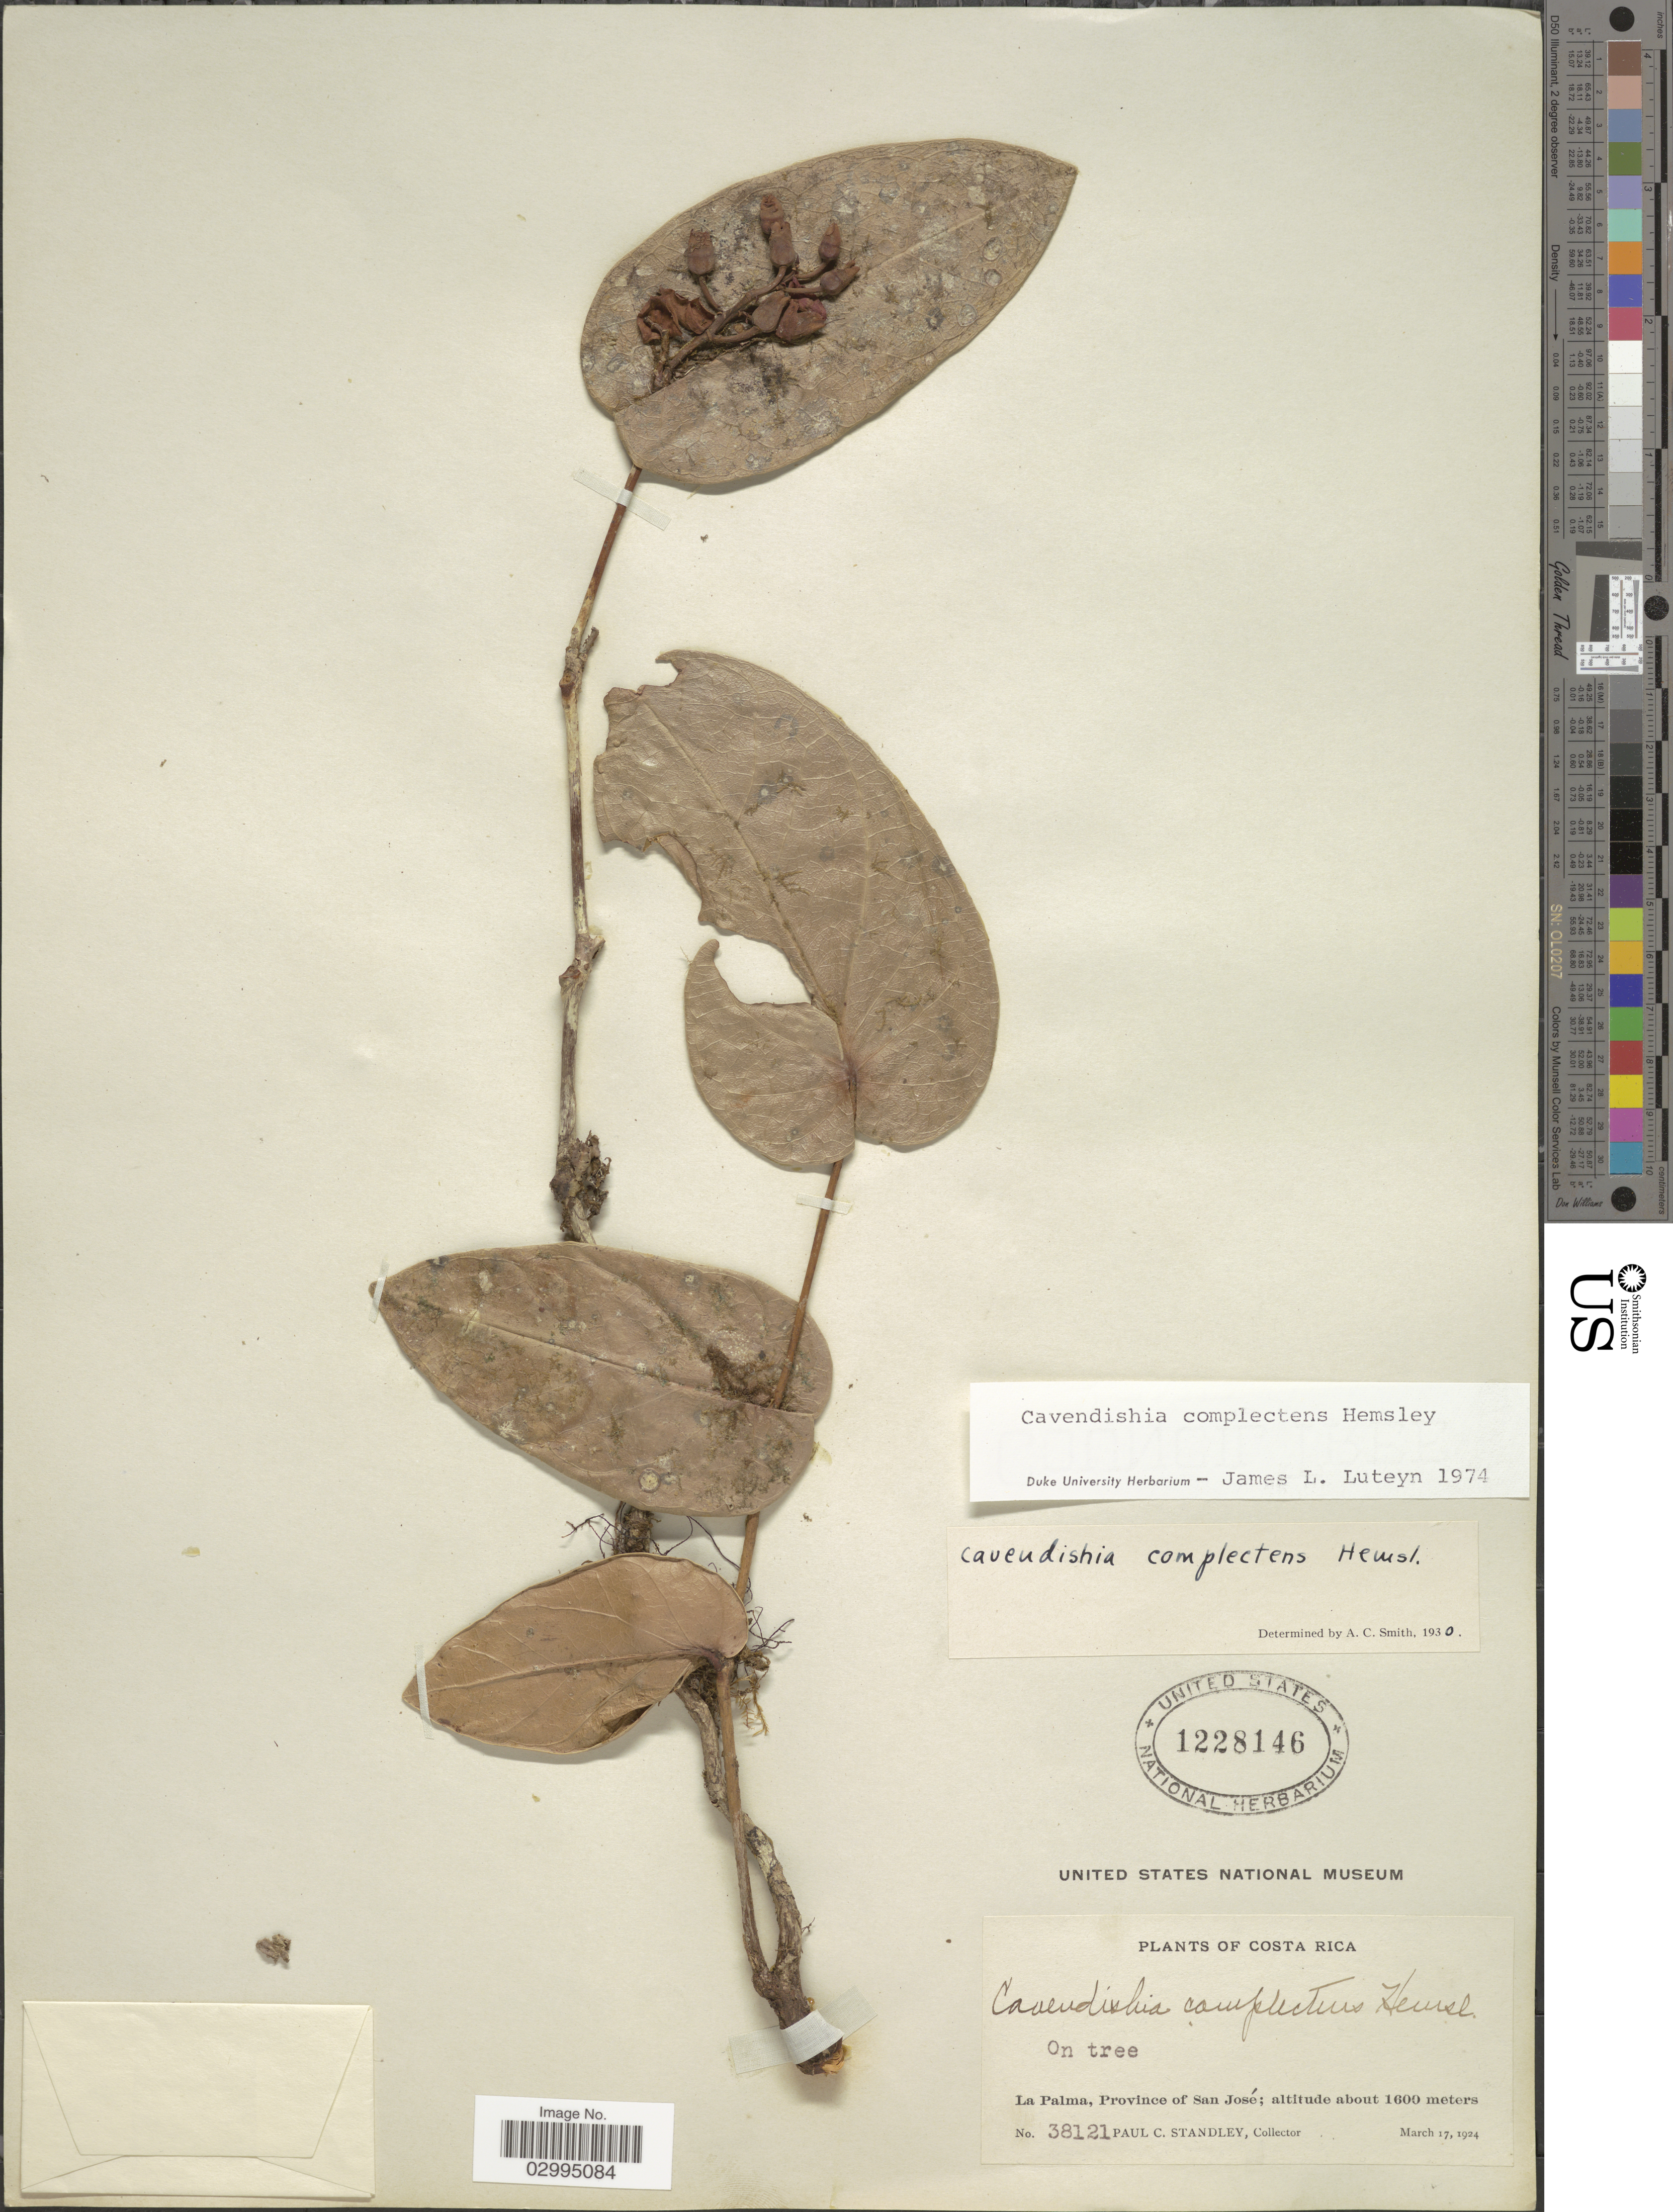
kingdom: Plantae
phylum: Tracheophyta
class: Magnoliopsida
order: Ericales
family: Ericaceae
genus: Cavendishia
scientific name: Cavendishia complectens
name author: Hemsl.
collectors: P. C. Standley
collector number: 38121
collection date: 1924-03-17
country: Costa Rica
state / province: San José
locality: La Palma, Province of San José.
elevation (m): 1600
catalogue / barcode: US 1228146